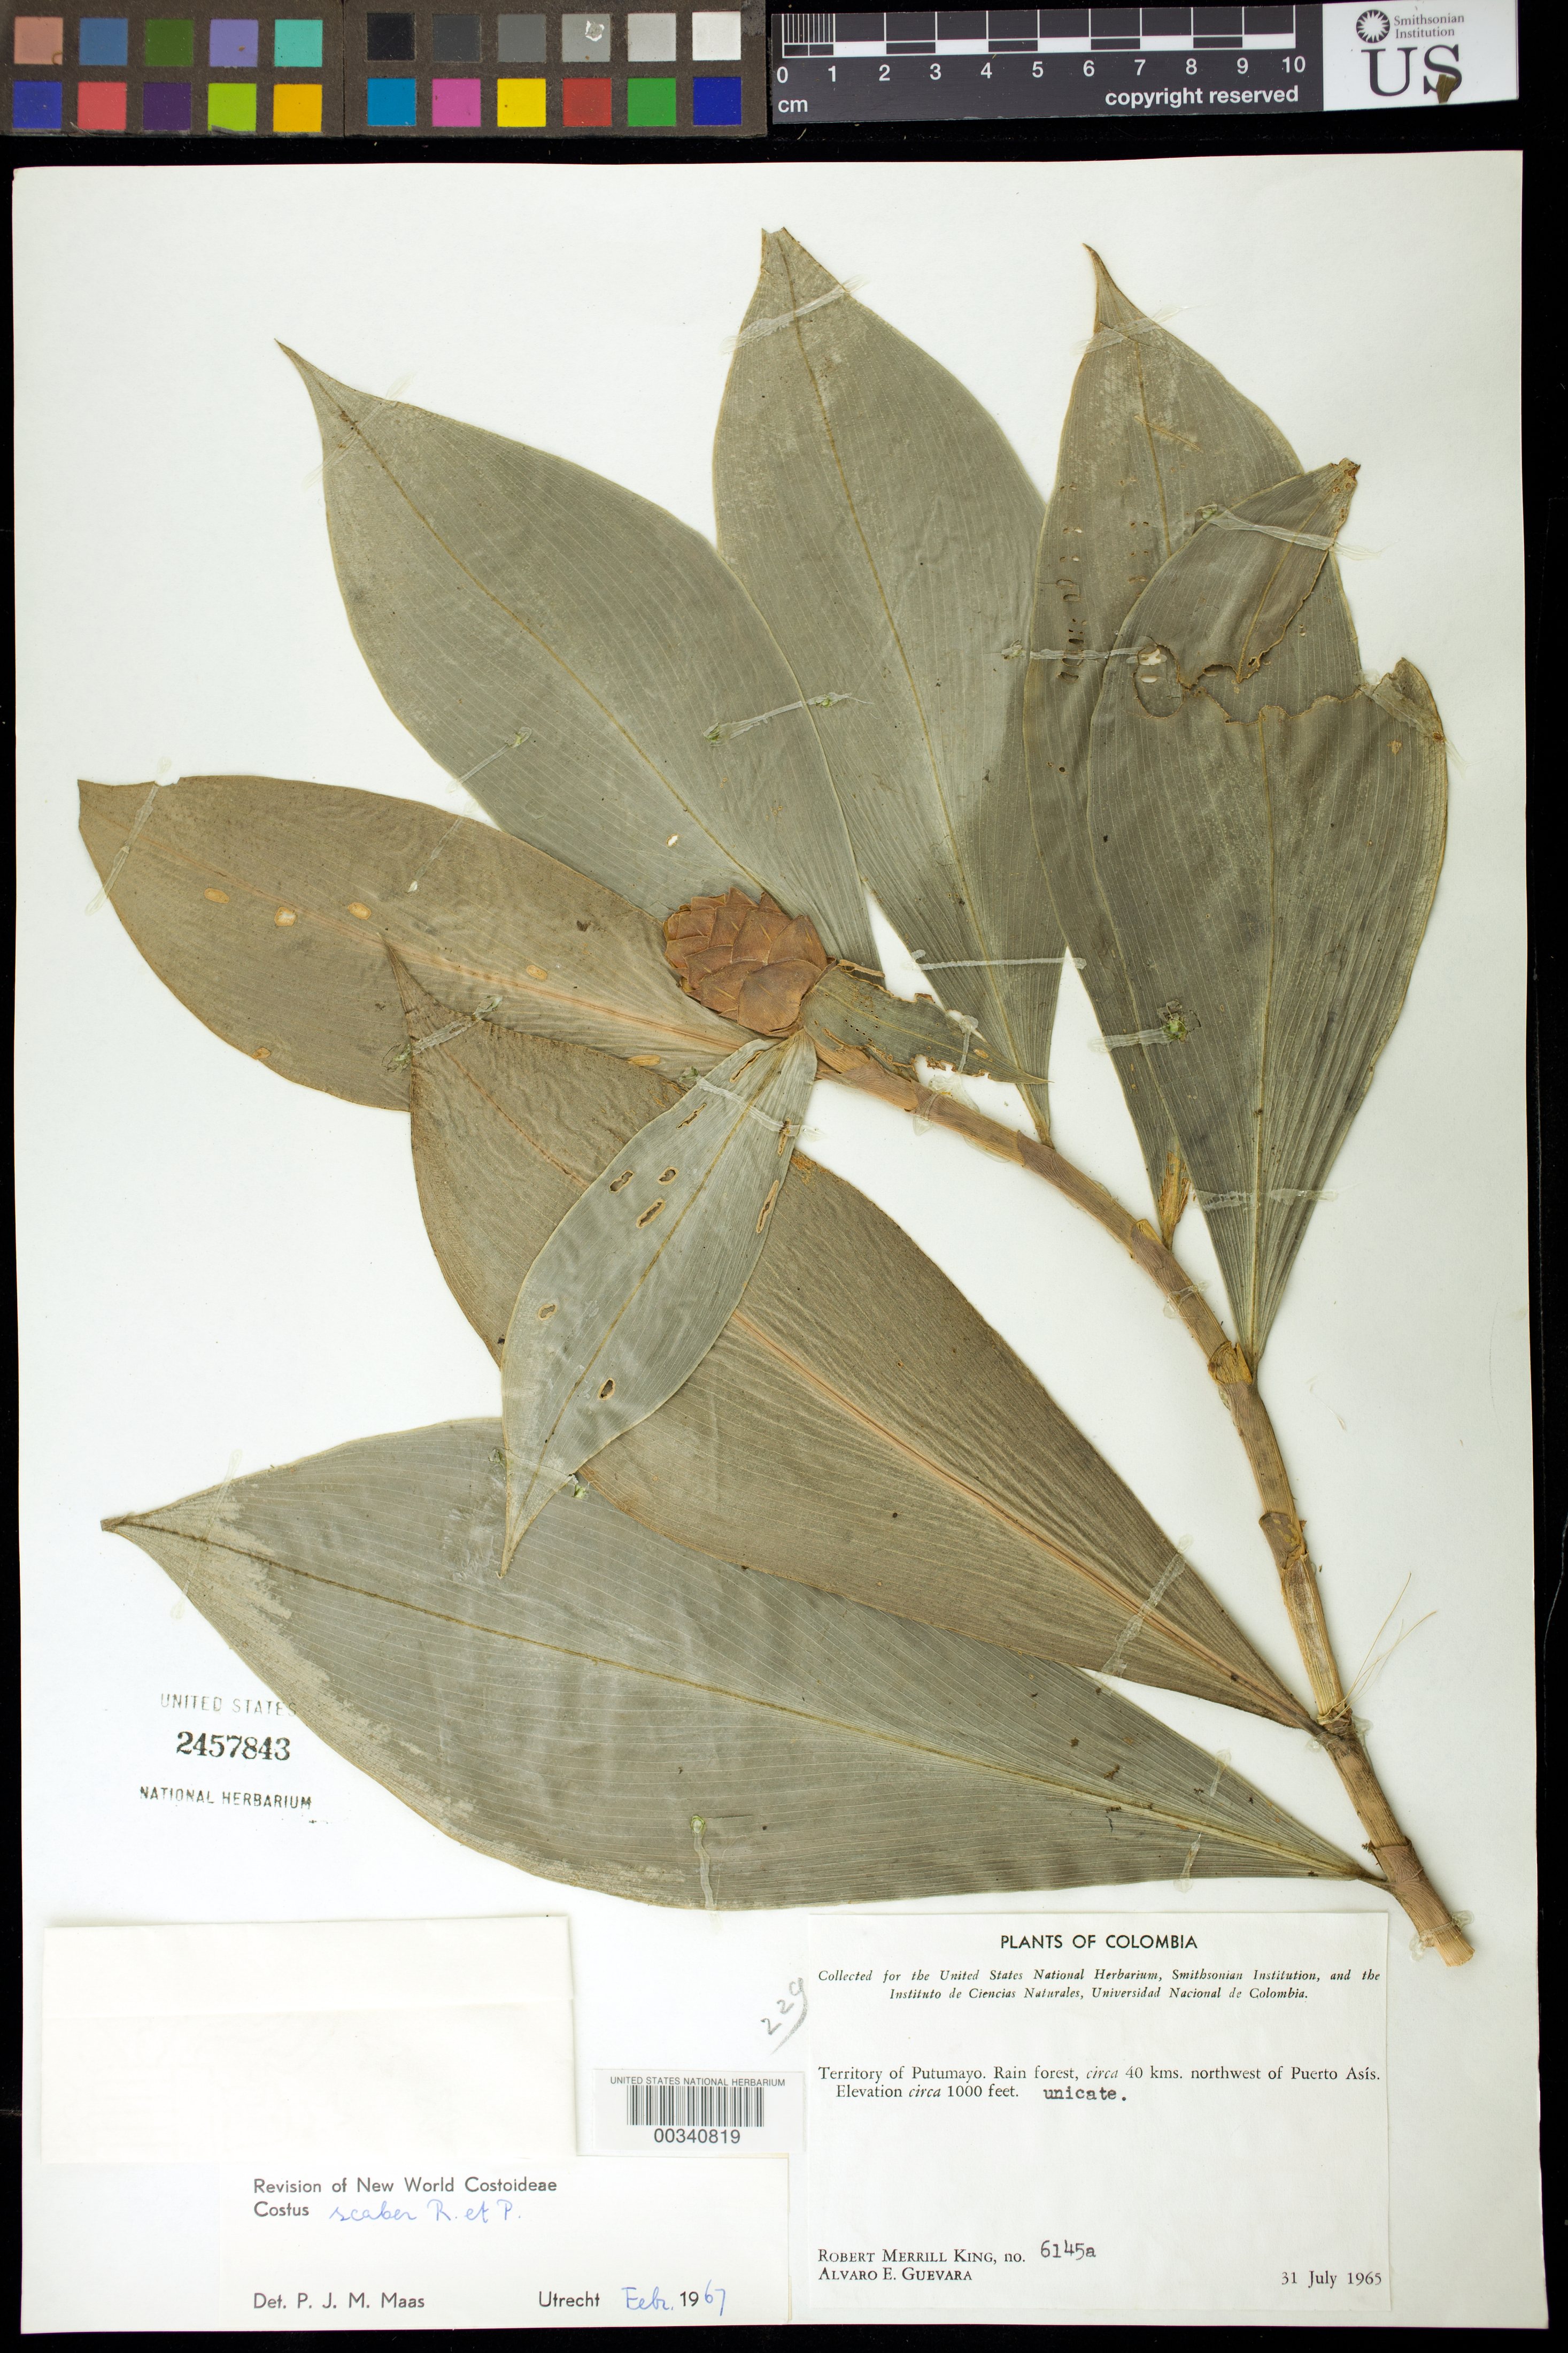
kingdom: Plantae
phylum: Tracheophyta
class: Liliopsida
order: Zingiberales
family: Costaceae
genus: Costus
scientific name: Costus scaber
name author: Ruiz & Pav.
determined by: Maas, Paul J. M.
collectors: R. M. King & A. E. Guevara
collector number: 6145a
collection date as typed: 31 Jul 1965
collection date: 1965-07-31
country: Colombia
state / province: Putumayo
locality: Rain forest, circa 40 kms NW of Puerto Asis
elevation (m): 305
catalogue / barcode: US 2457843